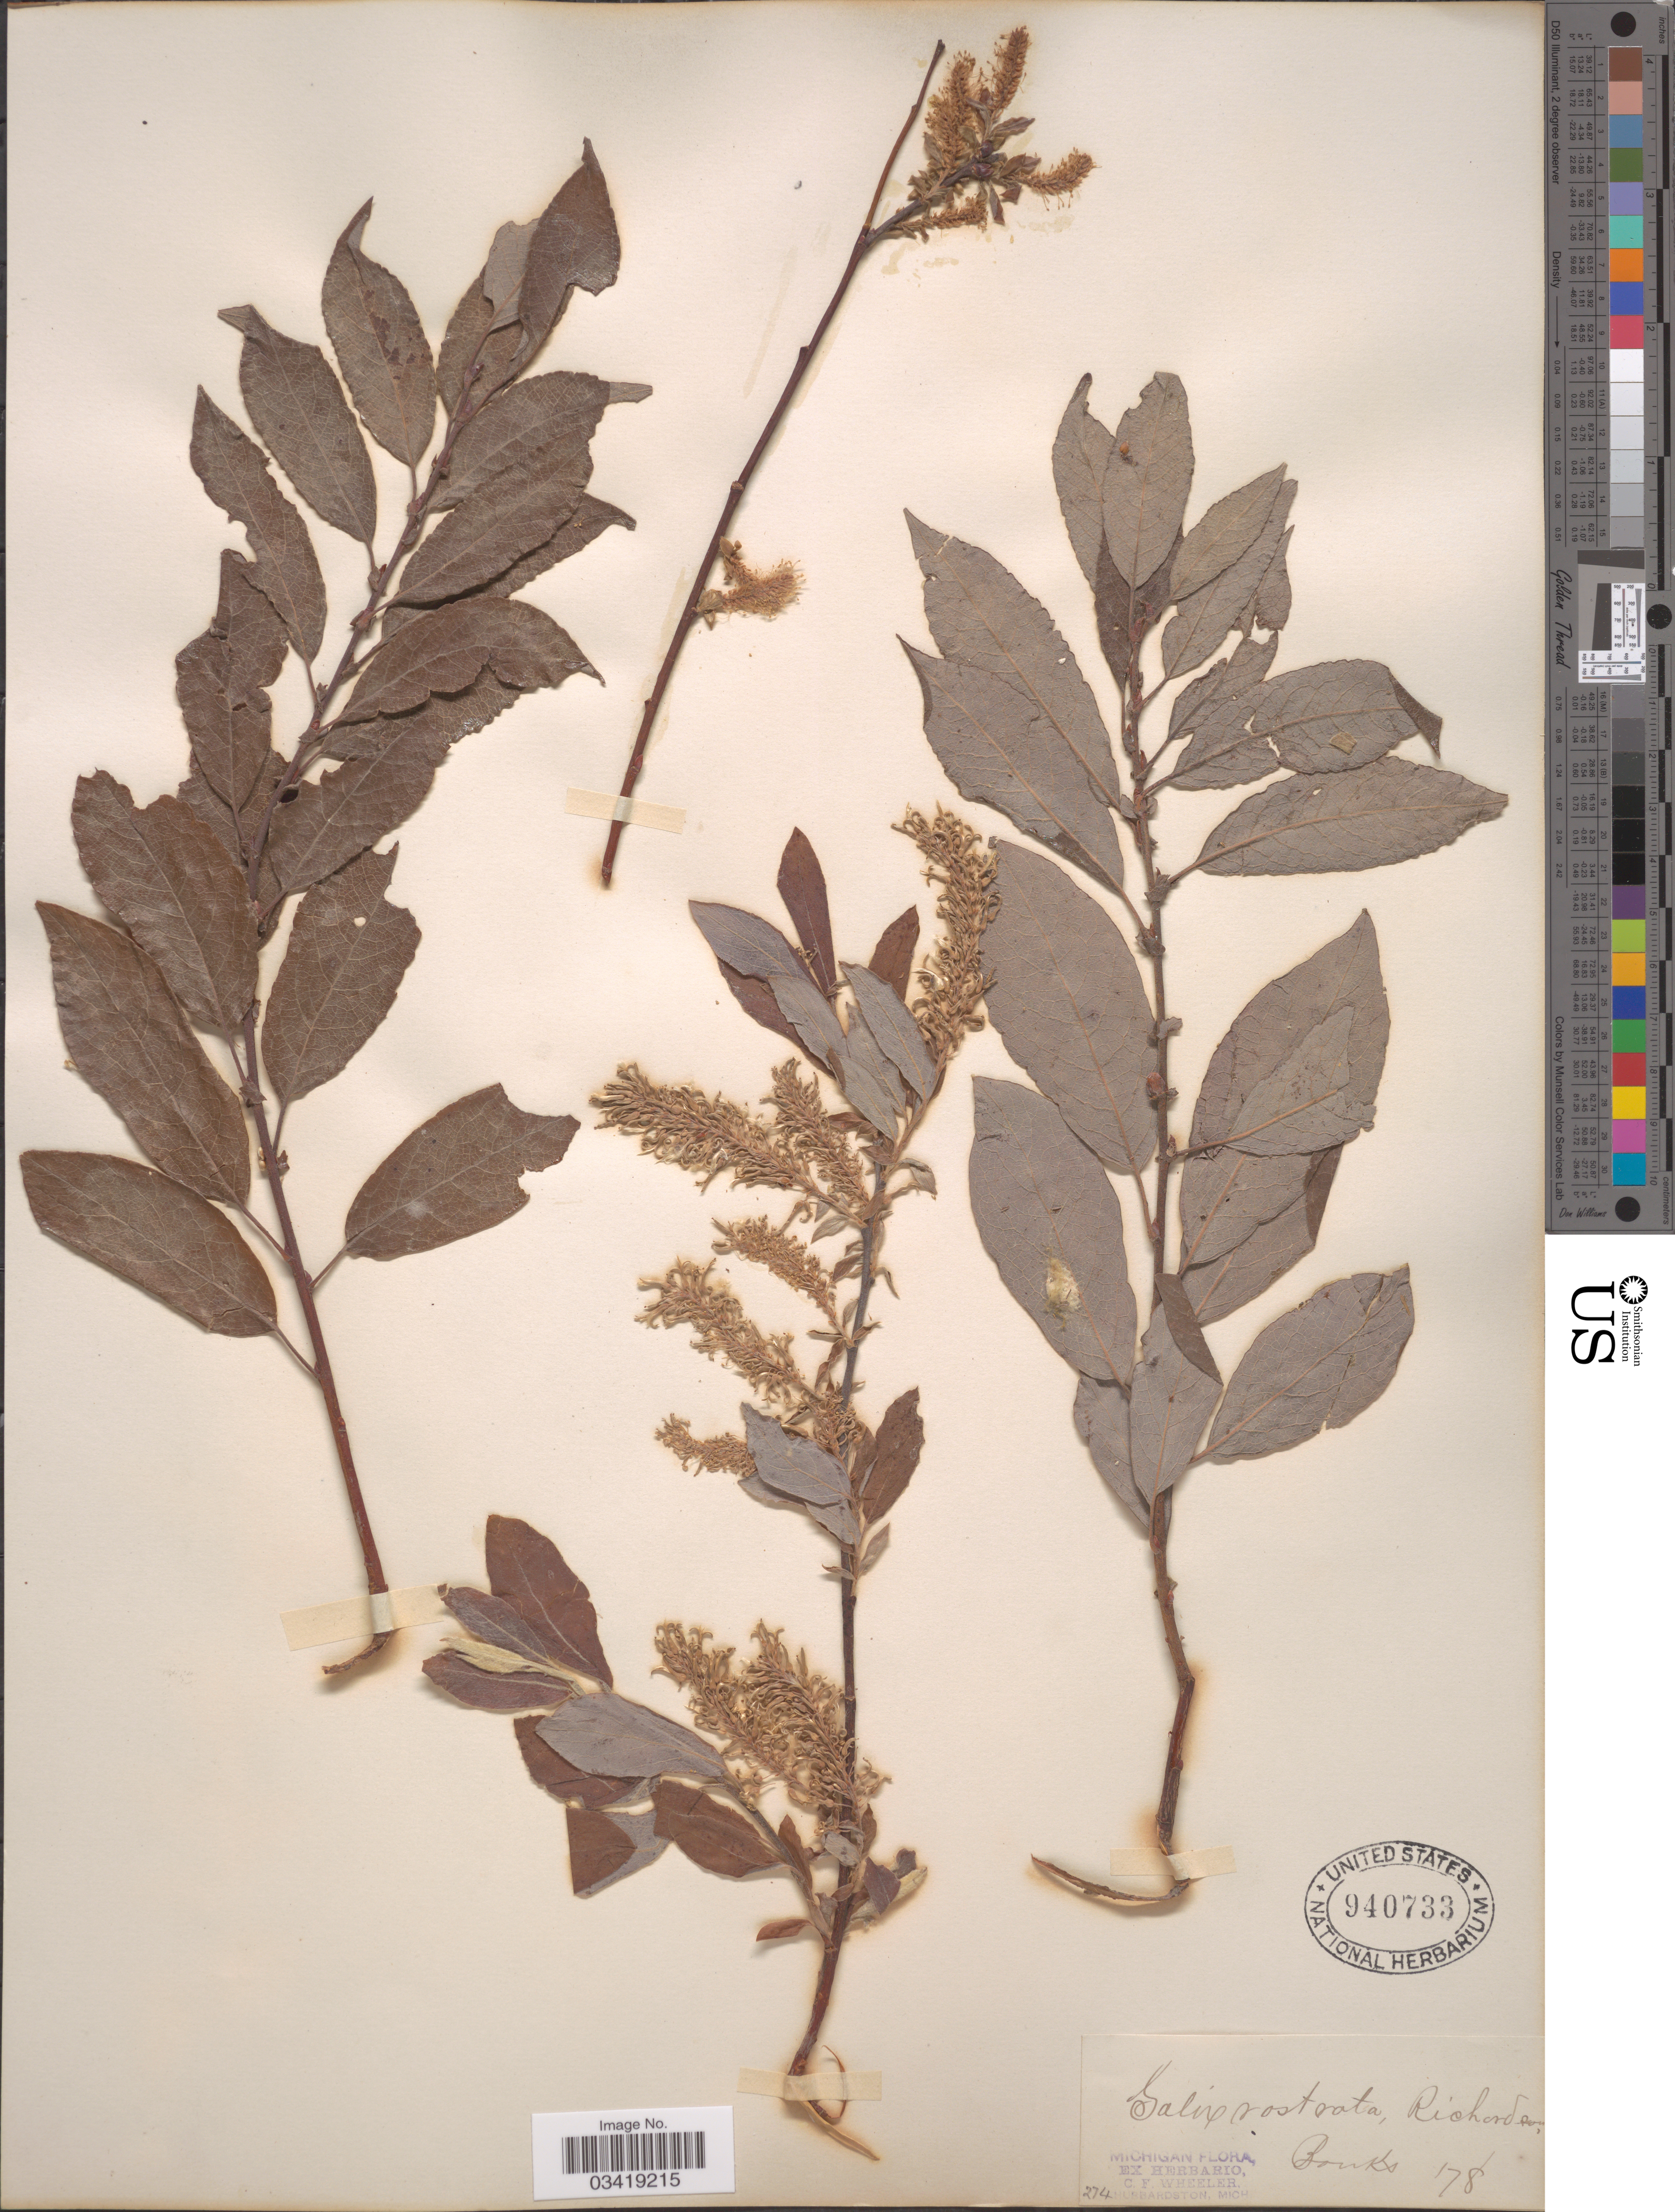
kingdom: Plantae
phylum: Tracheophyta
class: Magnoliopsida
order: Malpighiales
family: Salicaceae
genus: Salix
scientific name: Salix bebbiana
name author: Sarg.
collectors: C. Wheeler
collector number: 274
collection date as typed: Transcribed d/m/y: //78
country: United States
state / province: Michigan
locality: Banks.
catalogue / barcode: US 940733